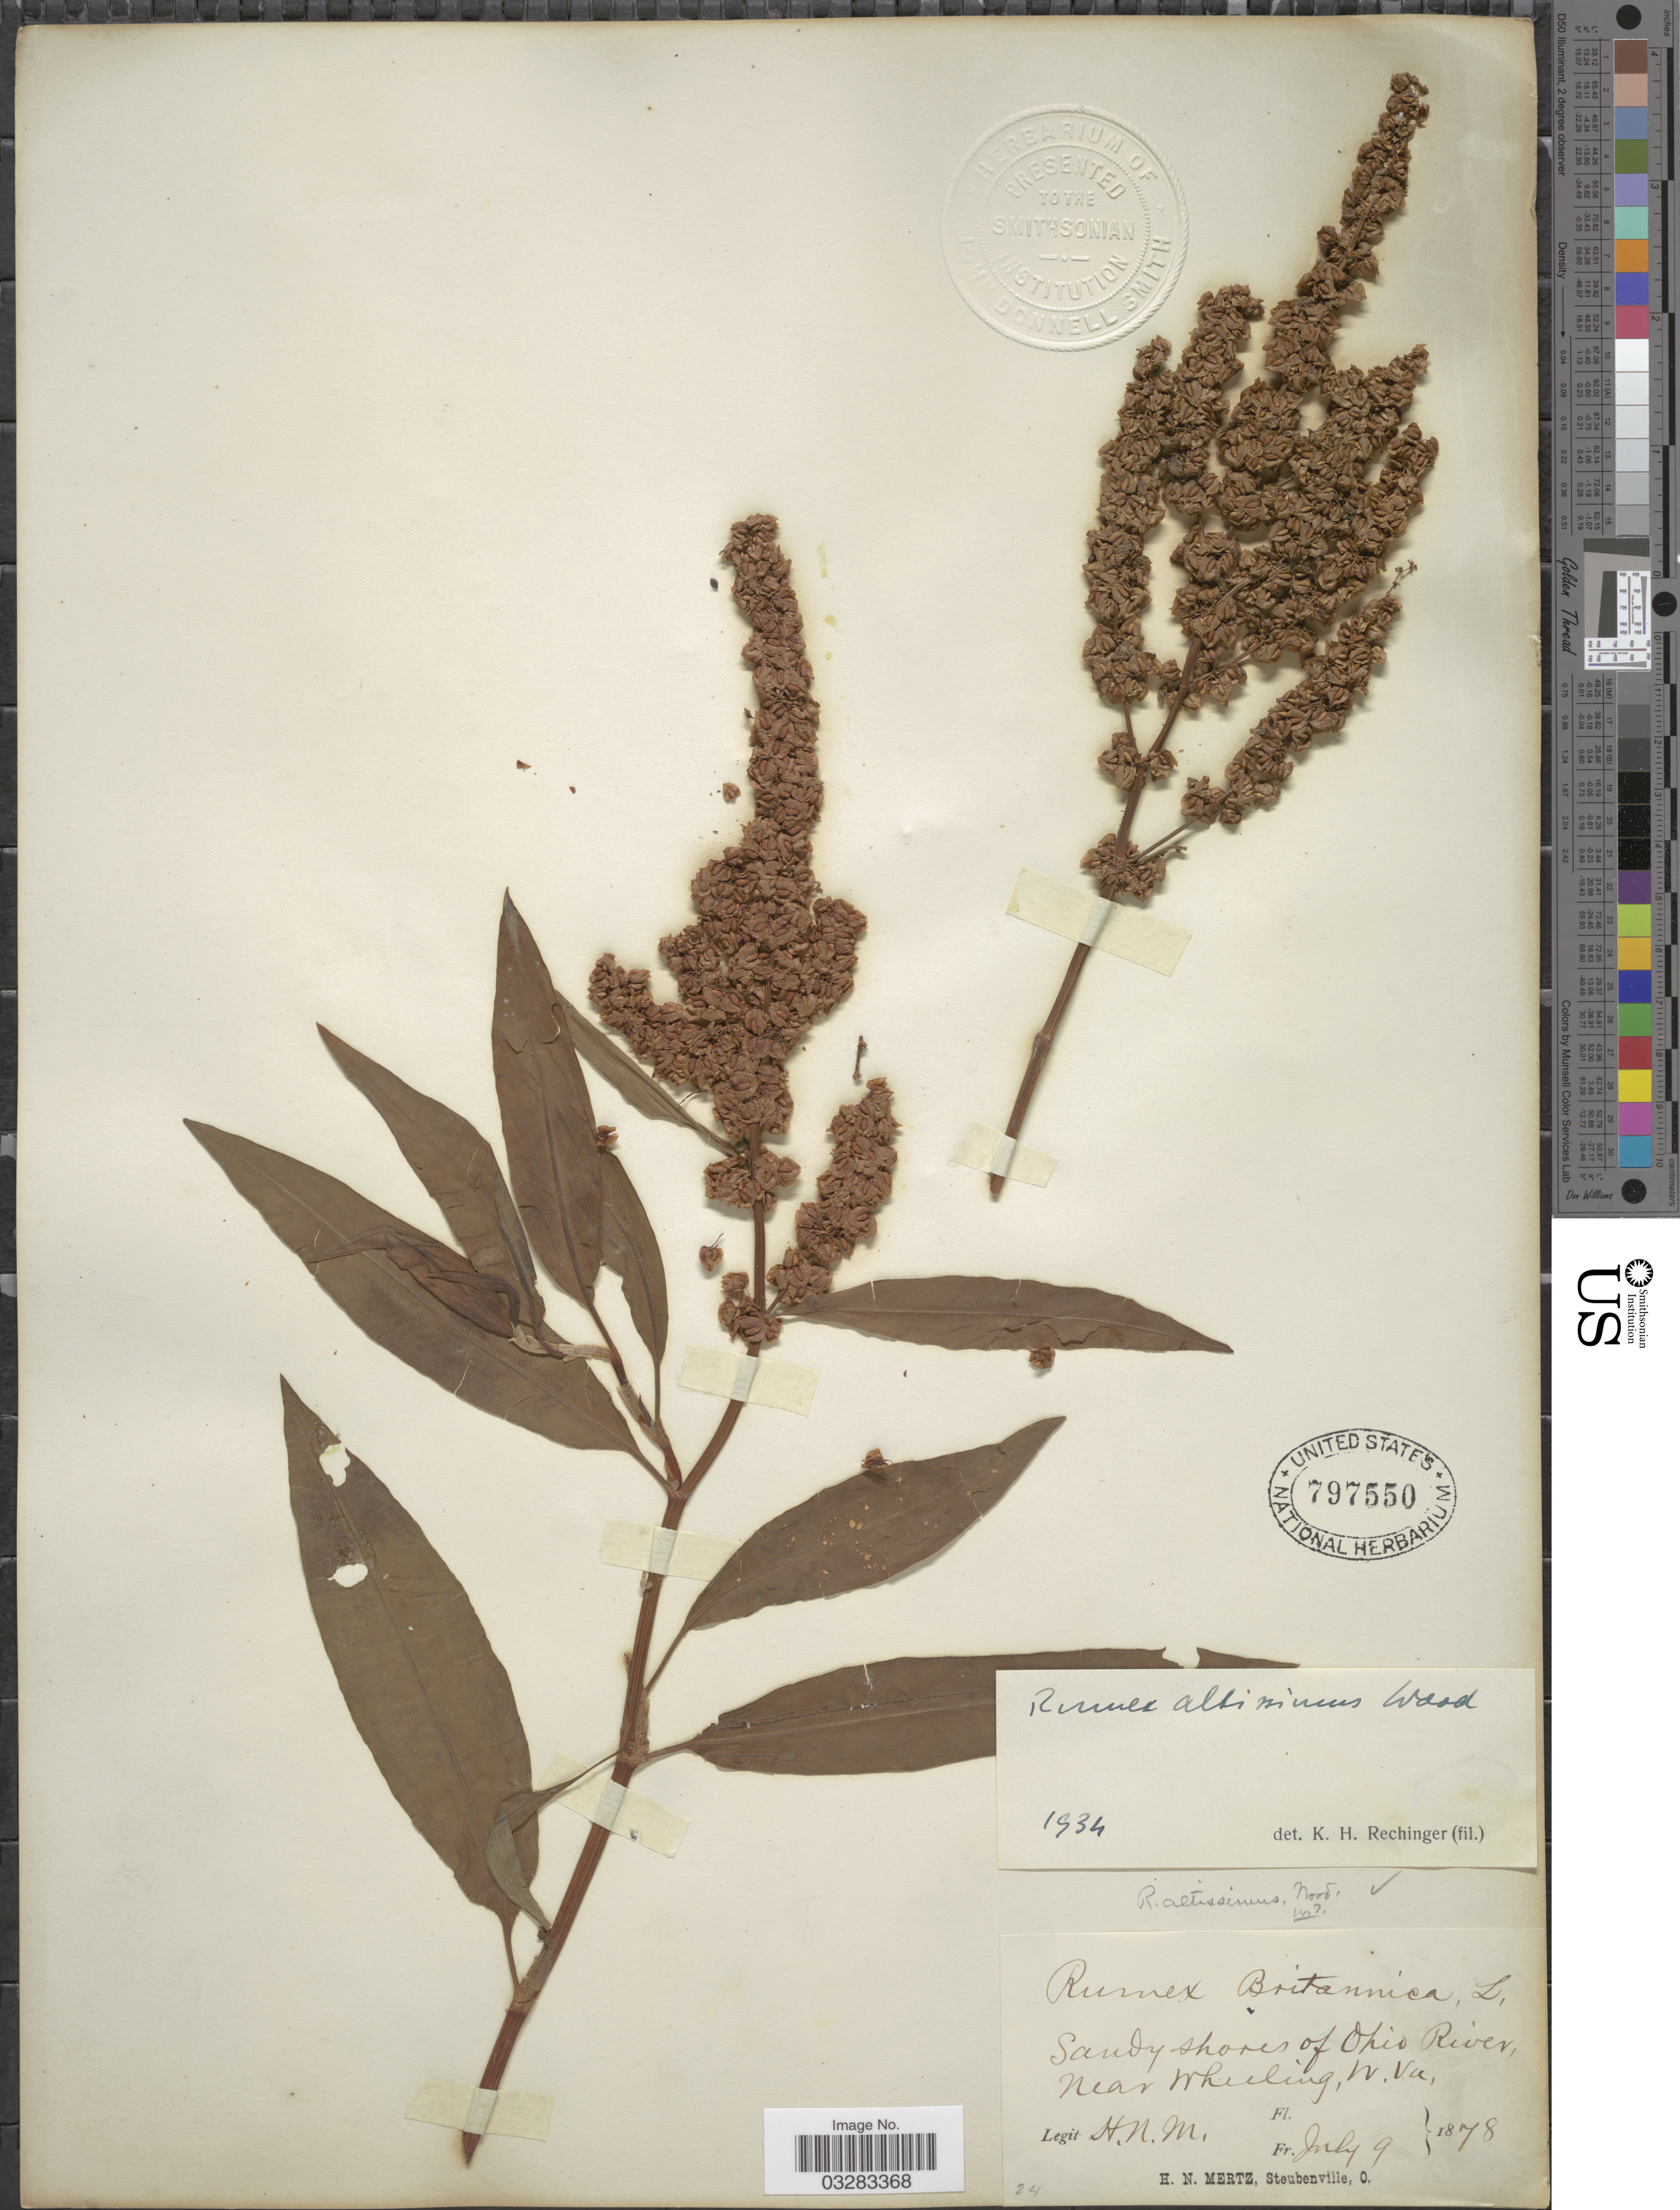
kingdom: Plantae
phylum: Tracheophyta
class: Magnoliopsida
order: Caryophyllales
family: Polygonaceae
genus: Rumex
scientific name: Rumex altissimus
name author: Alph. Wood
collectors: H. Mertz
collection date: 1878-07-09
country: United States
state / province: West Virginia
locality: Sandy shores of Ohio River, near Wheeling.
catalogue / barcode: US 797550